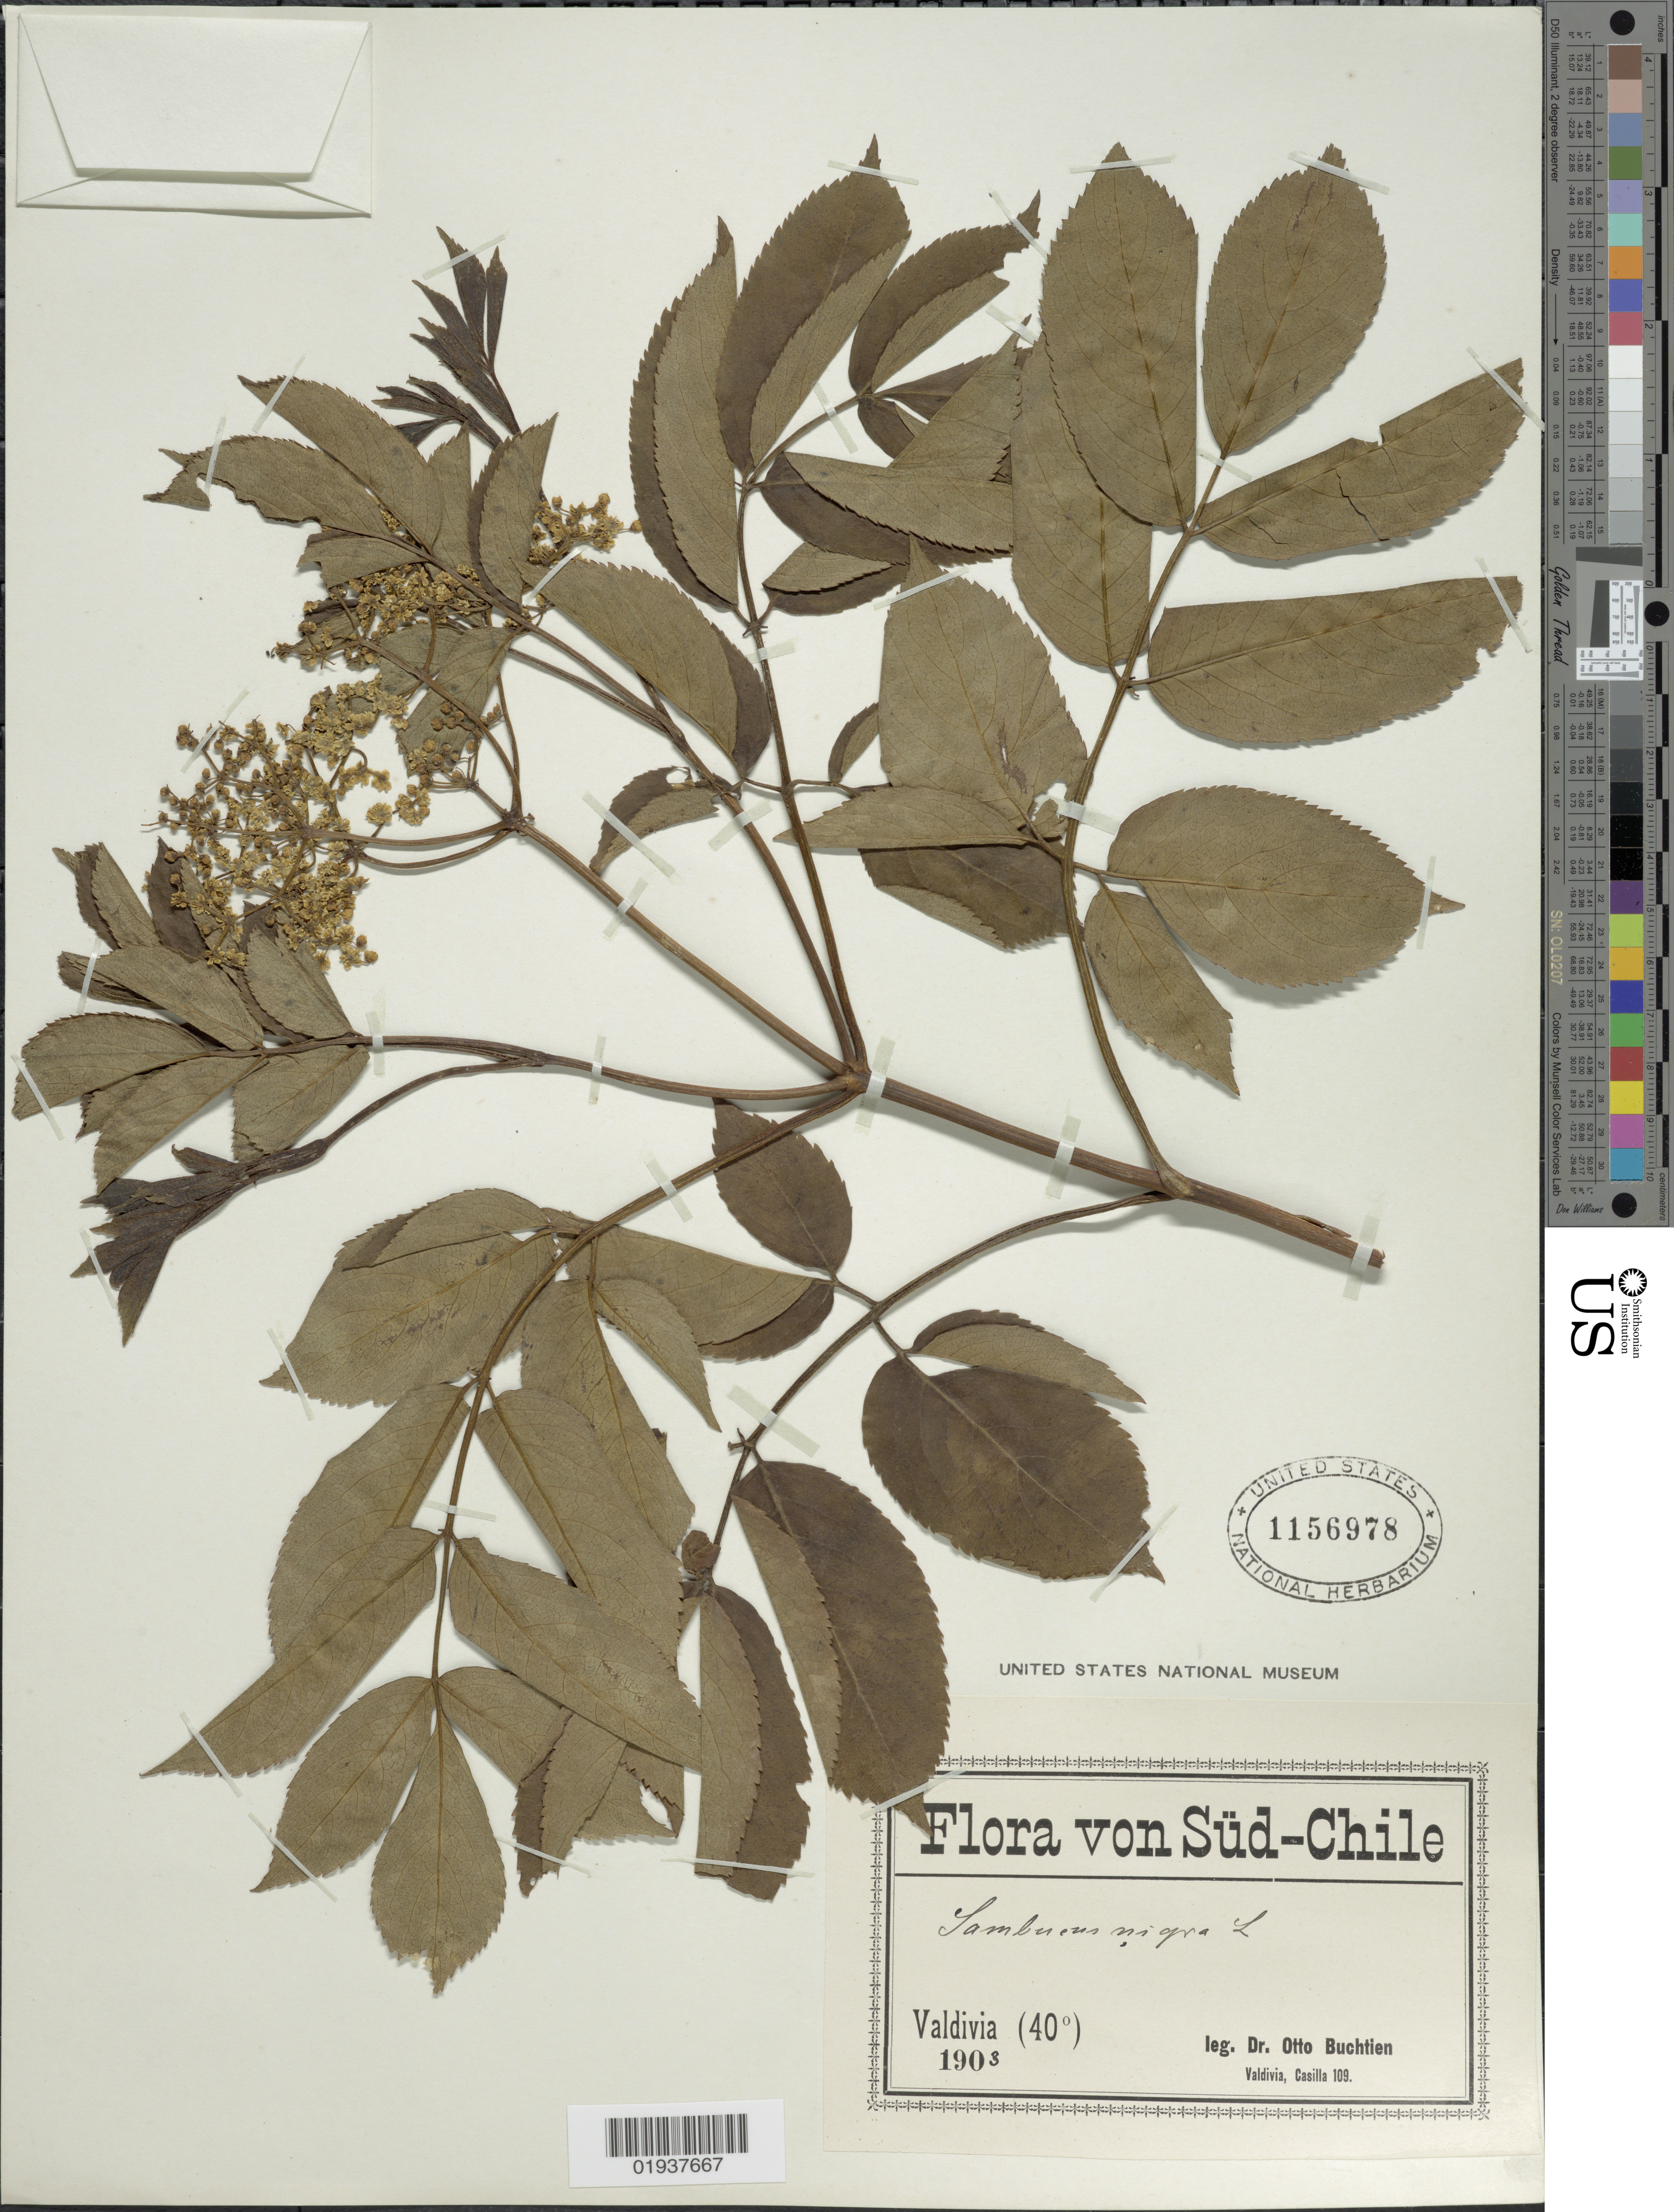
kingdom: Plantae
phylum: Tracheophyta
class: Magnoliopsida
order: Dipsacales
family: Viburnaceae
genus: Sambucus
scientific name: Sambucus canadensis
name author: L.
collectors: O. Buchtien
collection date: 1903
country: Chile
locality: Süd-Chile, Valdivia.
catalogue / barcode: US 1156978